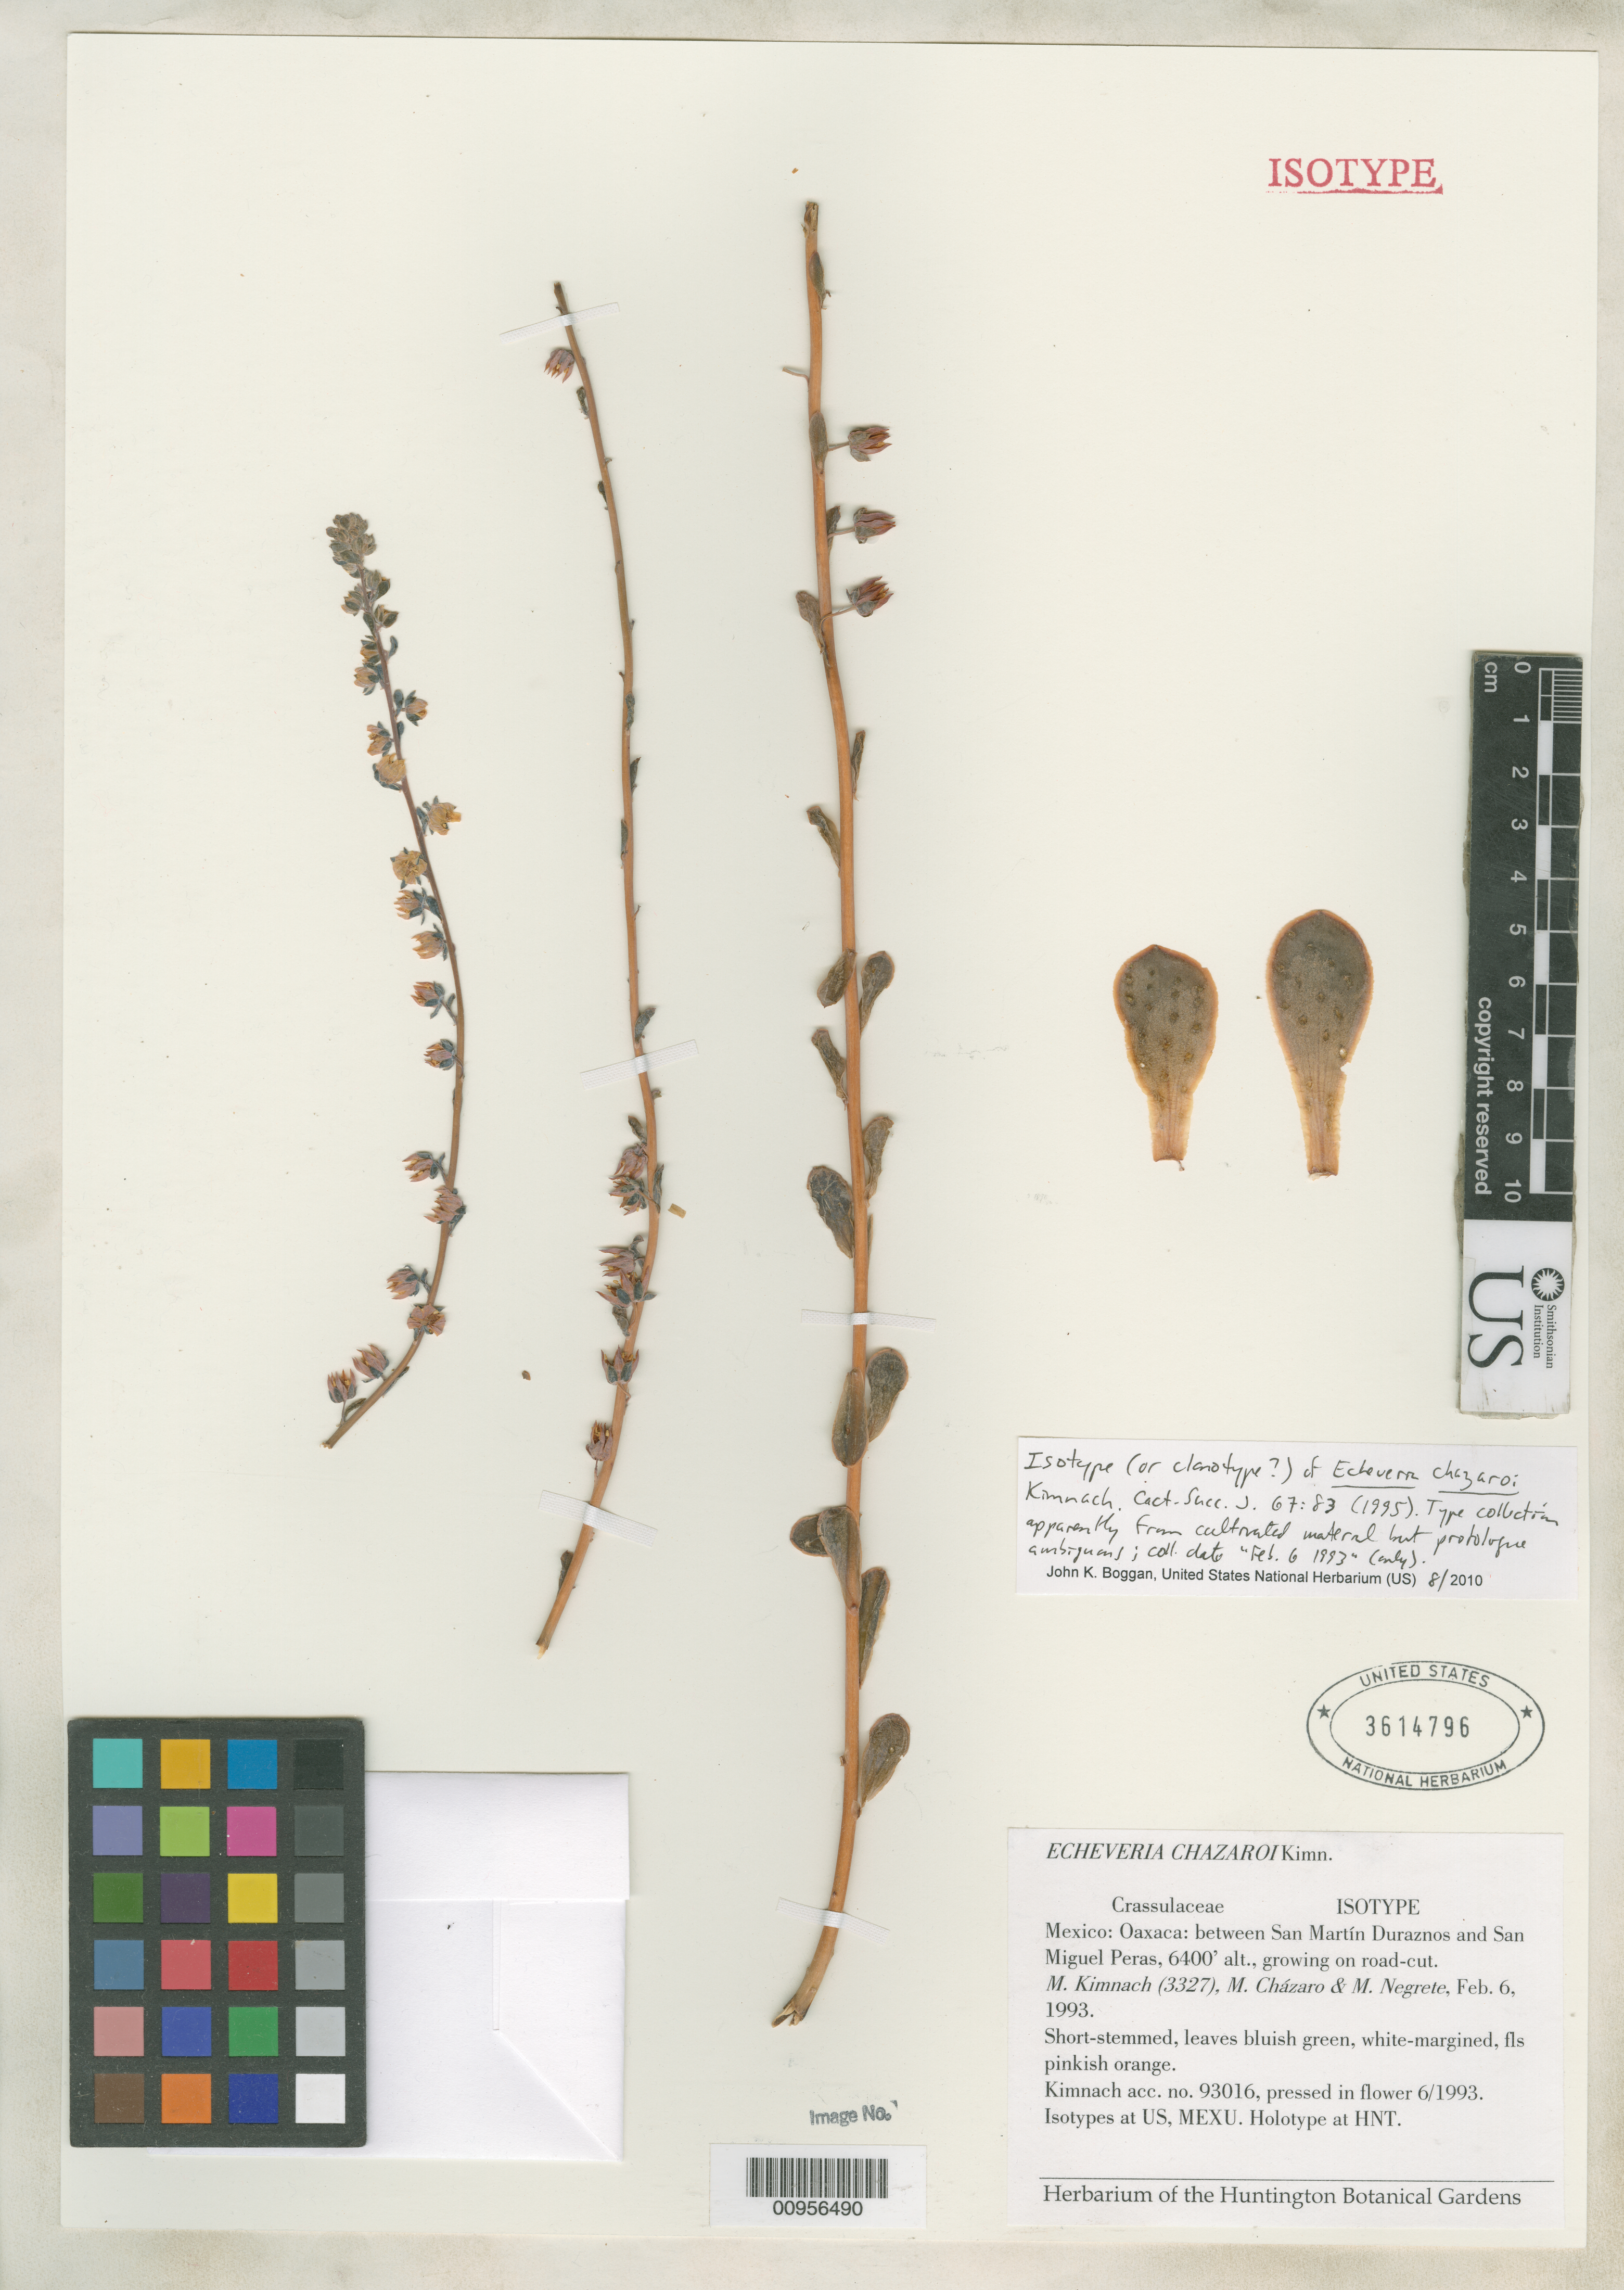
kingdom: Plantae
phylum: Tracheophyta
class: Magnoliopsida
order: Saxifragales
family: Crassulaceae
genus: Echeveria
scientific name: Echeveria chazaroi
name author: Kimnach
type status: Isotype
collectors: M. W. Kimnach, M. de J. Cházaro Basáñoez & M. Negrete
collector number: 3327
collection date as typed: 06 Feb 1993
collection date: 1993-02-06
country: Mexico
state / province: Oaxaca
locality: Between San Martín Duraznos and San Miguel Peras.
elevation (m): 1951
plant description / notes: Kimnach acc. No. 93016, pressed in flower 6/1993. [Type collection apparently made from plants cultivated at Huntington Botanical Gardens but protologue ambiguous; cites collection date only as Feb. 6 1993.]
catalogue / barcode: US 3614796